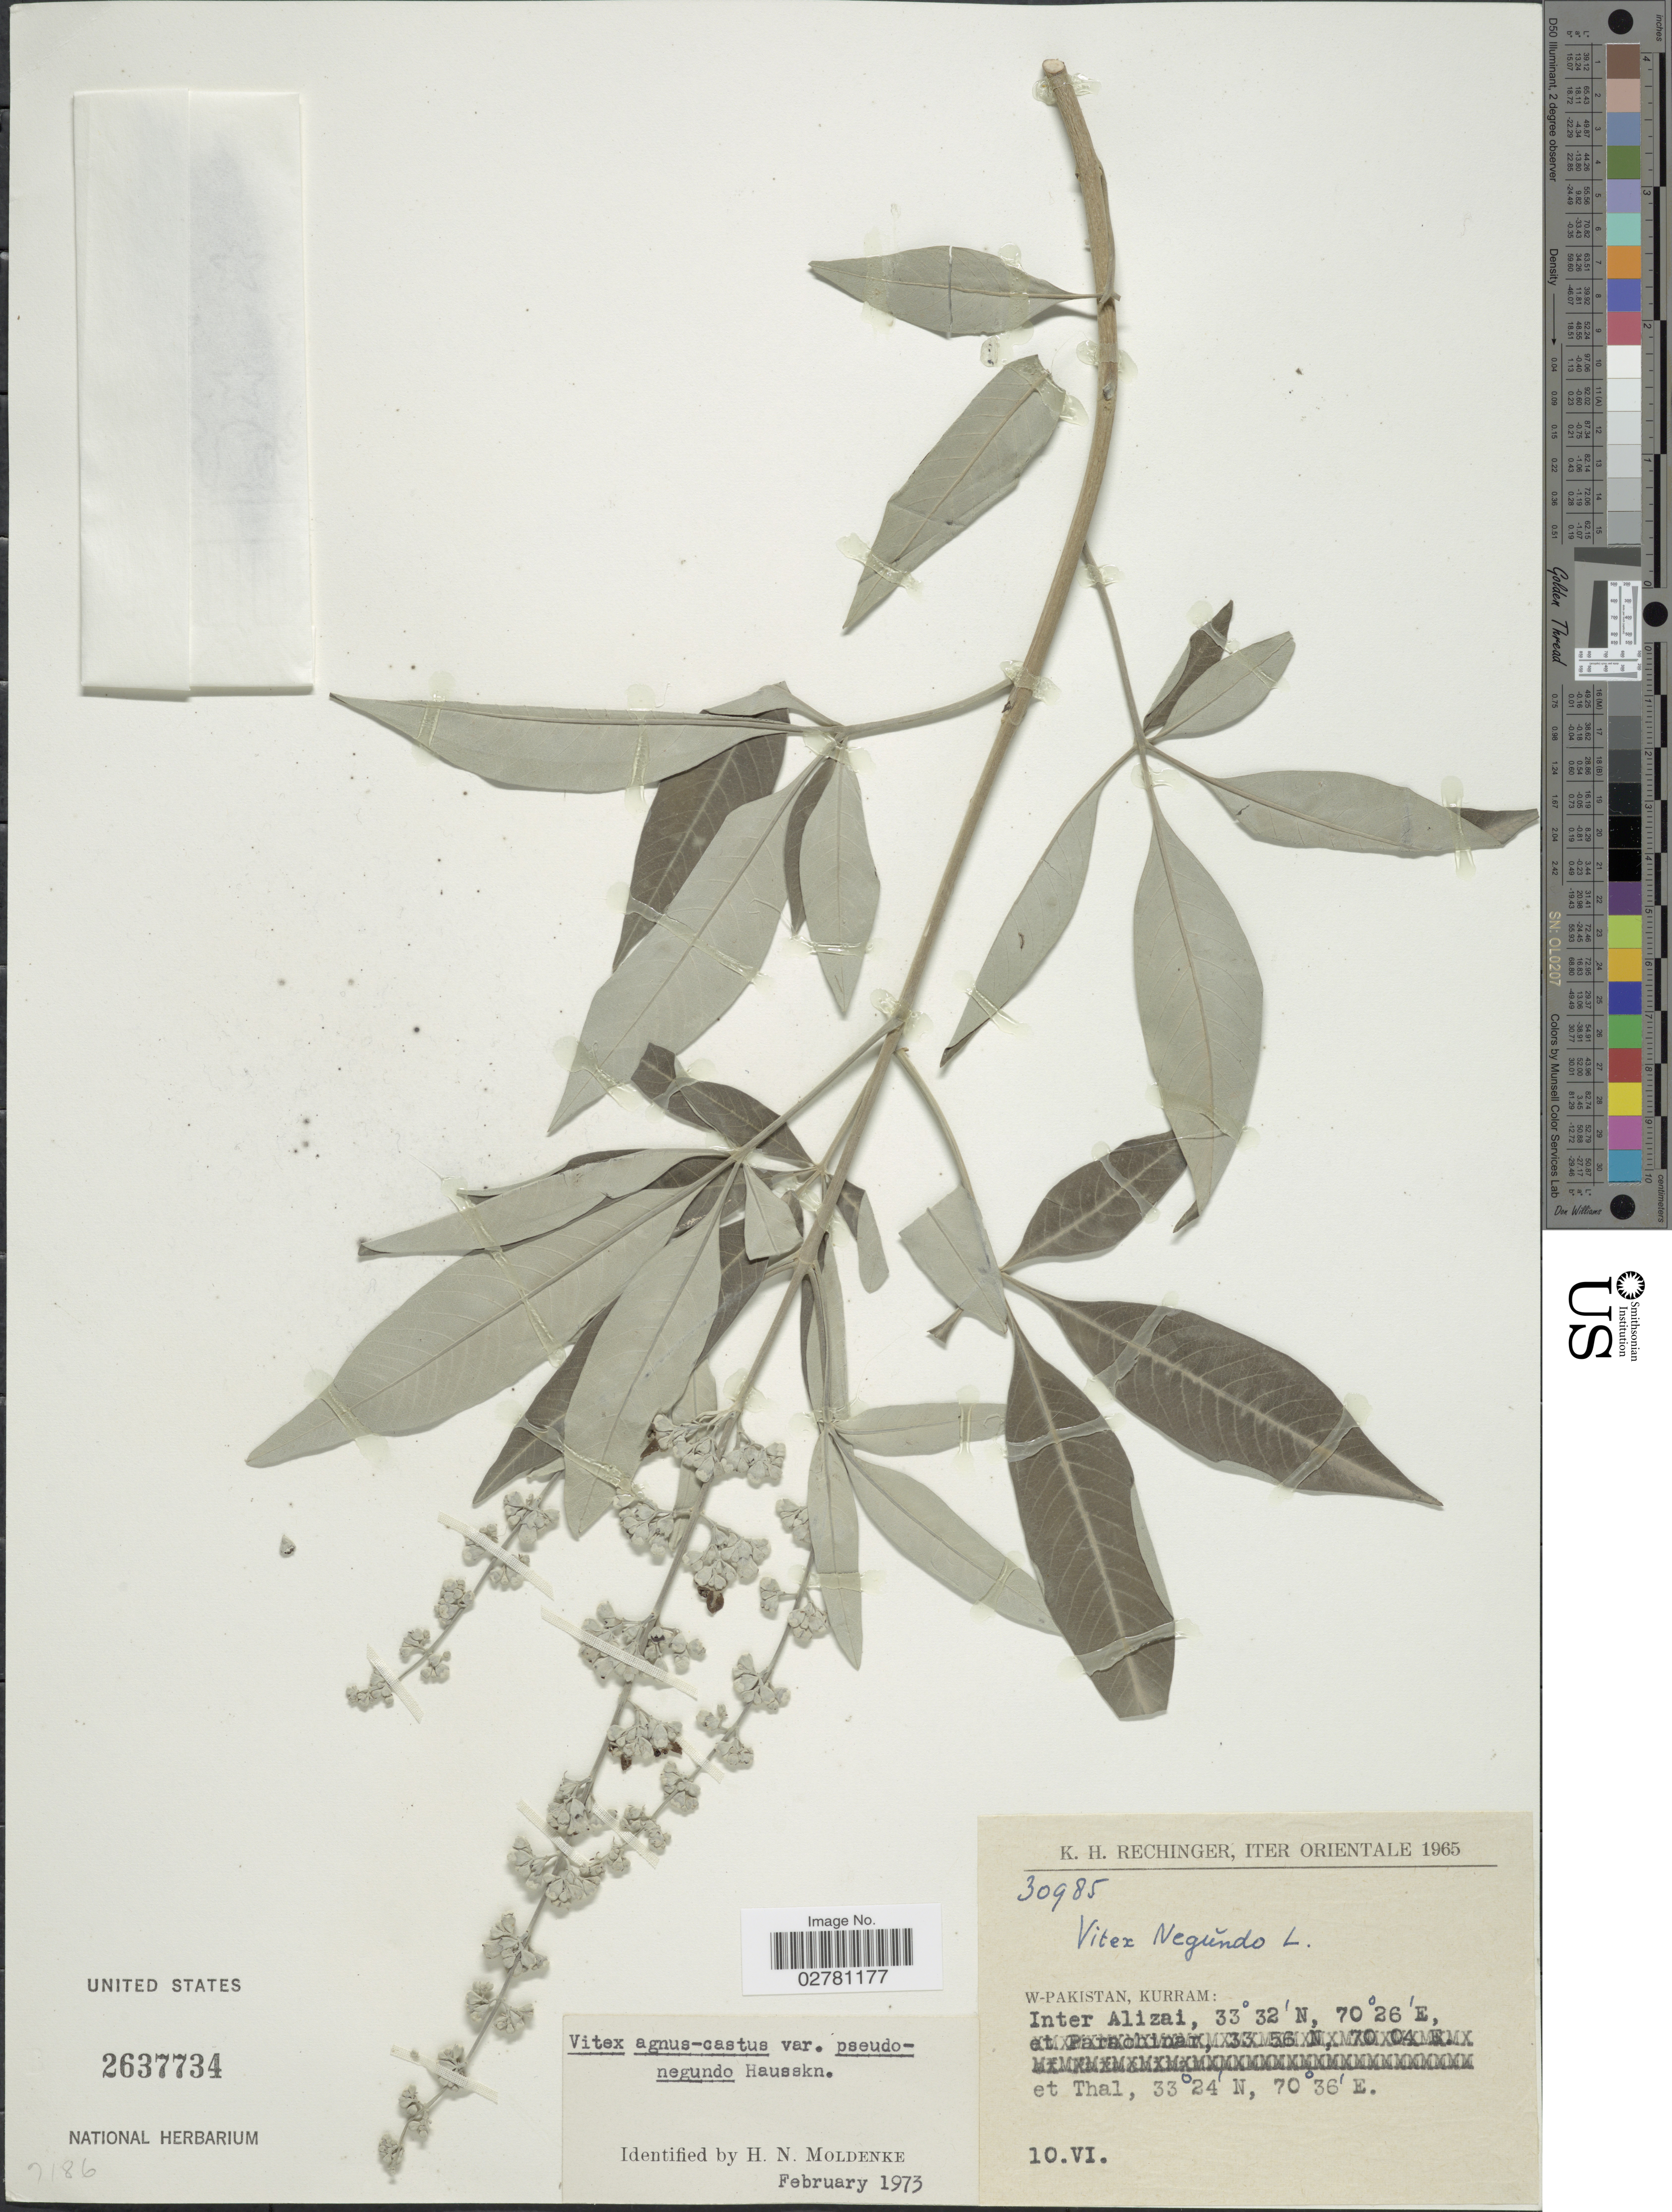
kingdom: Plantae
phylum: Tracheophyta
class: Magnoliopsida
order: Lamiales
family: Lamiaceae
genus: Vitex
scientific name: Vitex agnus-castus var. pseudonegundo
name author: Hausskn.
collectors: K. H. Rechinger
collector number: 30985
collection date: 1965-06-10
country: Pakistan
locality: Orientale. W-Pakistan, Kurram: Inter Alizai.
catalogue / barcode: US 2637734